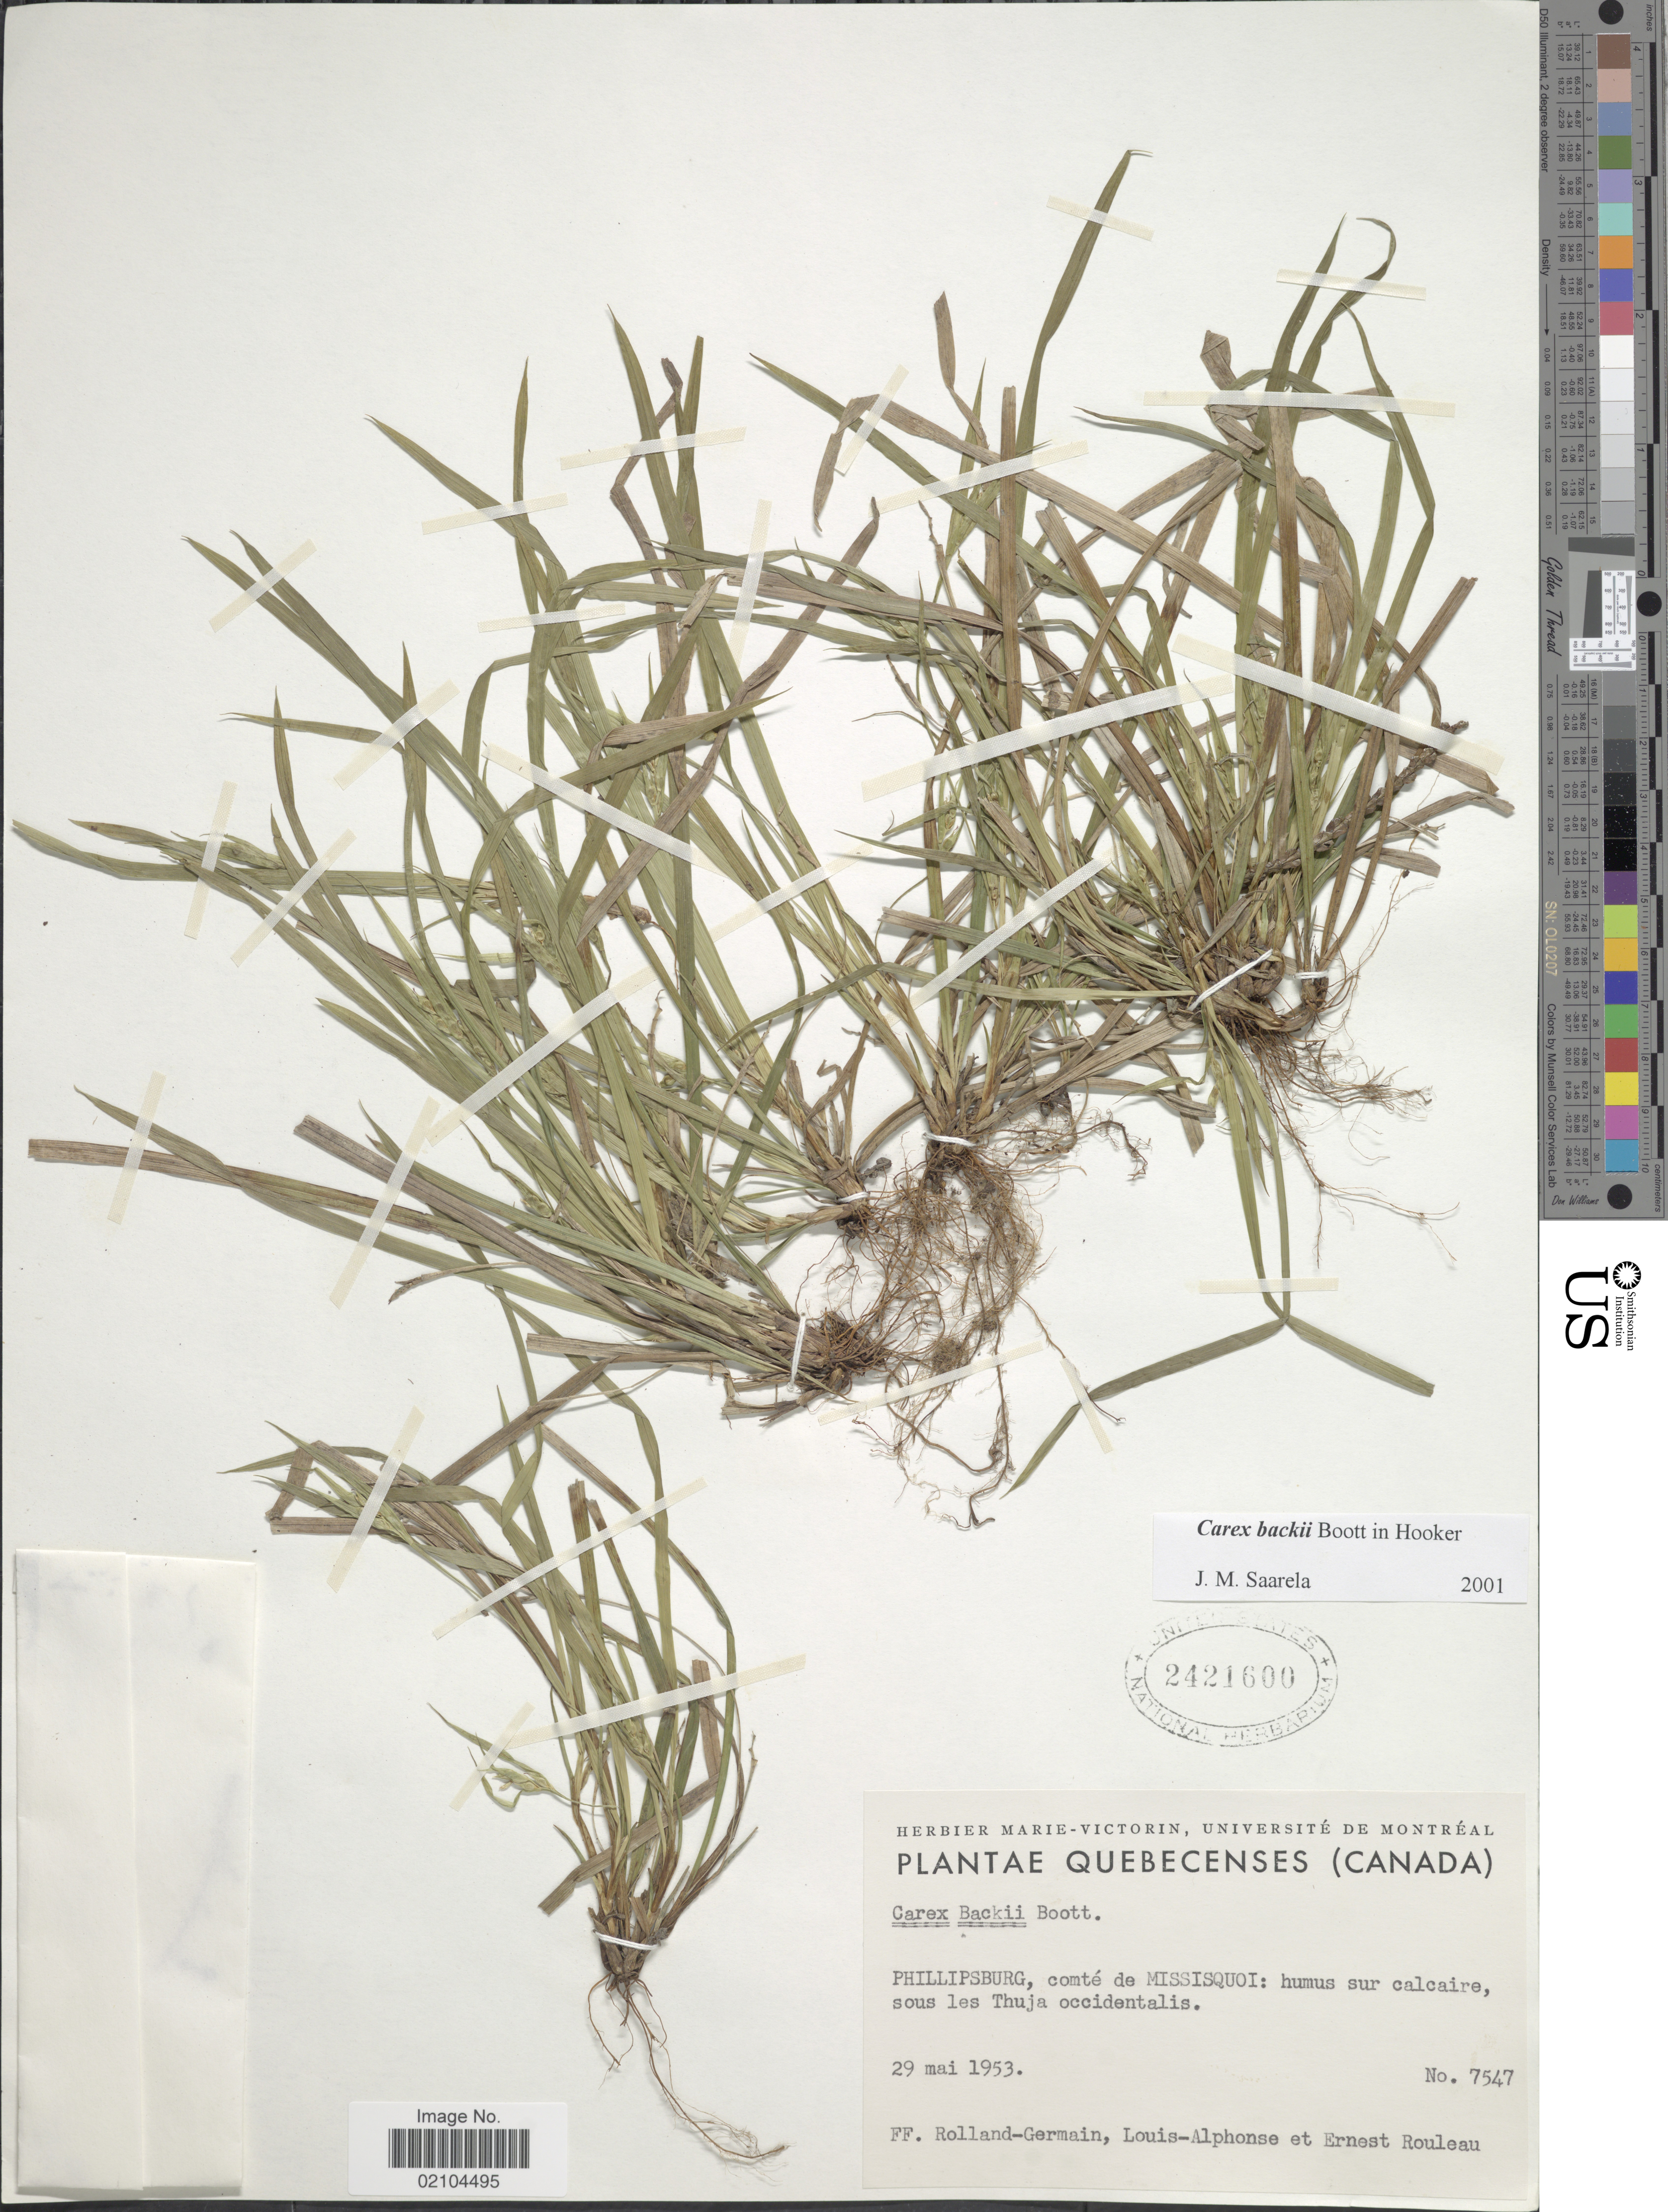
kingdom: Plantae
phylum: Tracheophyta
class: Liliopsida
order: Poales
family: Cyperaceae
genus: Carex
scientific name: Carex backii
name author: Boott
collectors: Rolland-Germain, Louis-Alphonse & J. Rouleau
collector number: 7547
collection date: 1953-05-29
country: Canada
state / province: Quebec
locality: Quebecences, Phillipsburg, comte de Missisquoi: humus sur calcaire, sous les Thuja occidentalis.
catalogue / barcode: US 2421600